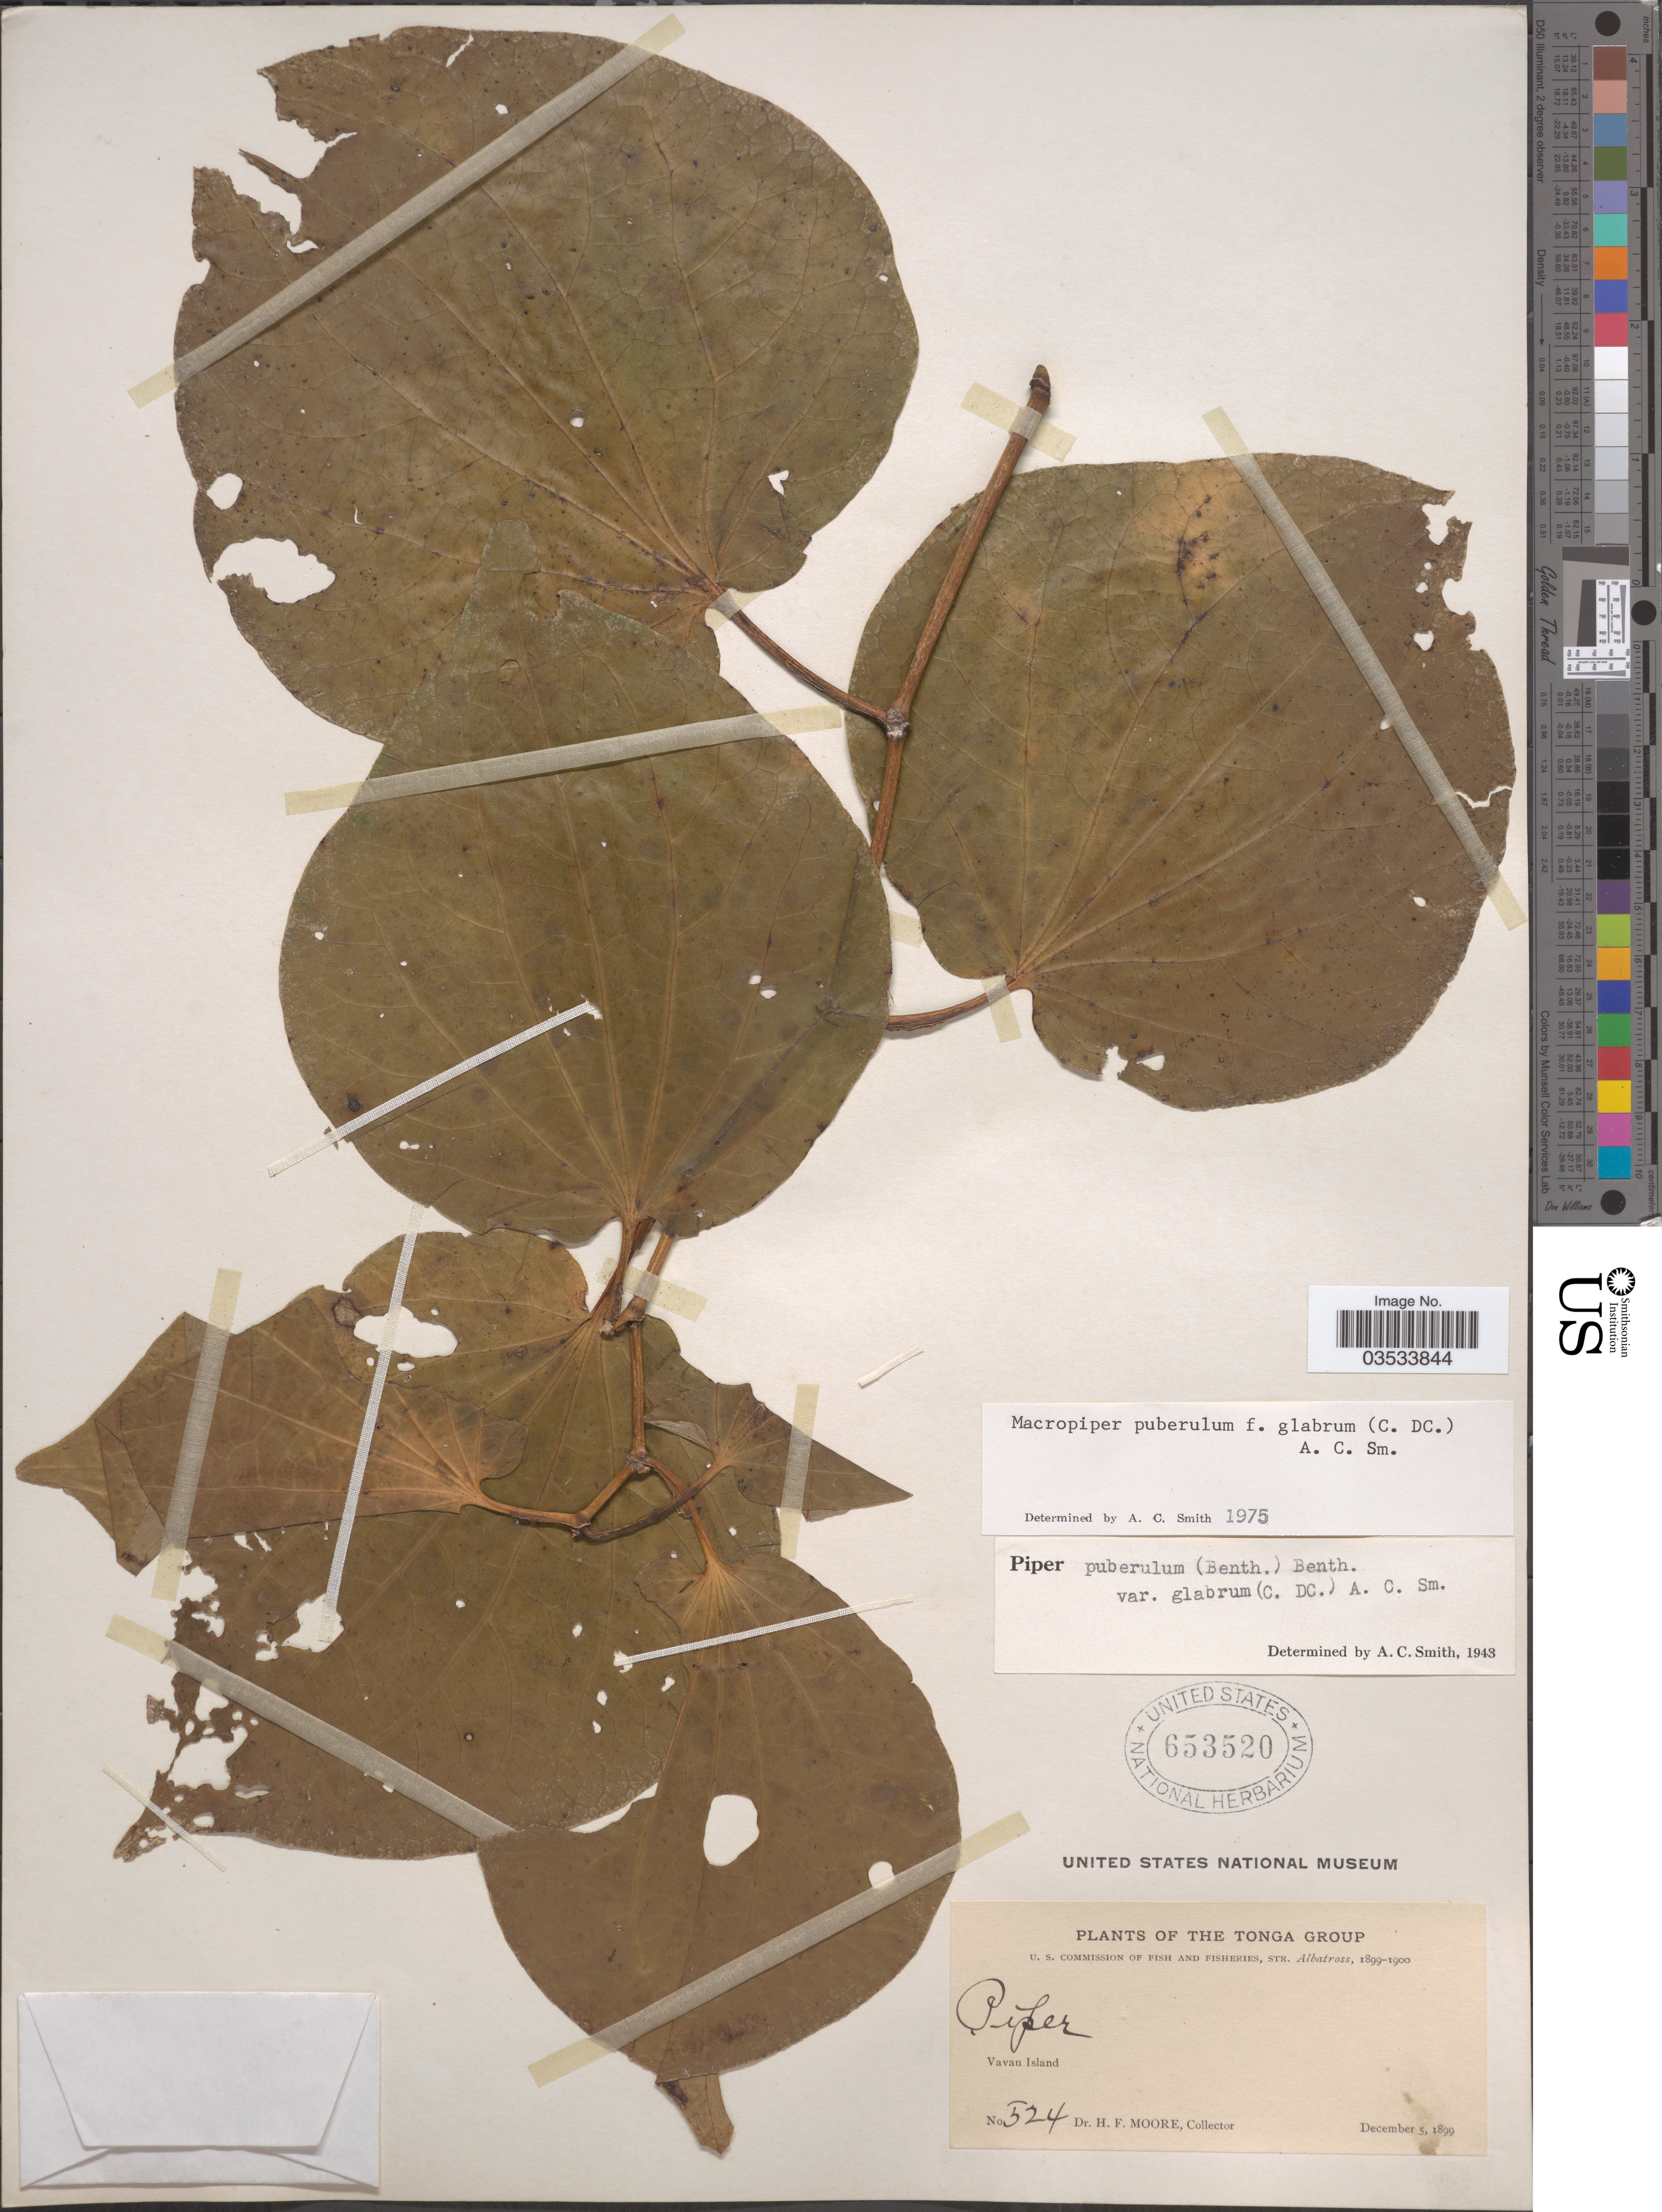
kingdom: Plantae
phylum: Tracheophyta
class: Magnoliopsida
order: Piperales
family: Piperaceae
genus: Piper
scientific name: Piper puberulum var. glabrum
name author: (C. DC.) C.A. Sm.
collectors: H. F. Moore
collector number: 524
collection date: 1899-12-05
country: Tonga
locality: The Tonga Group. Vavau Island.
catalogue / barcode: US 653520